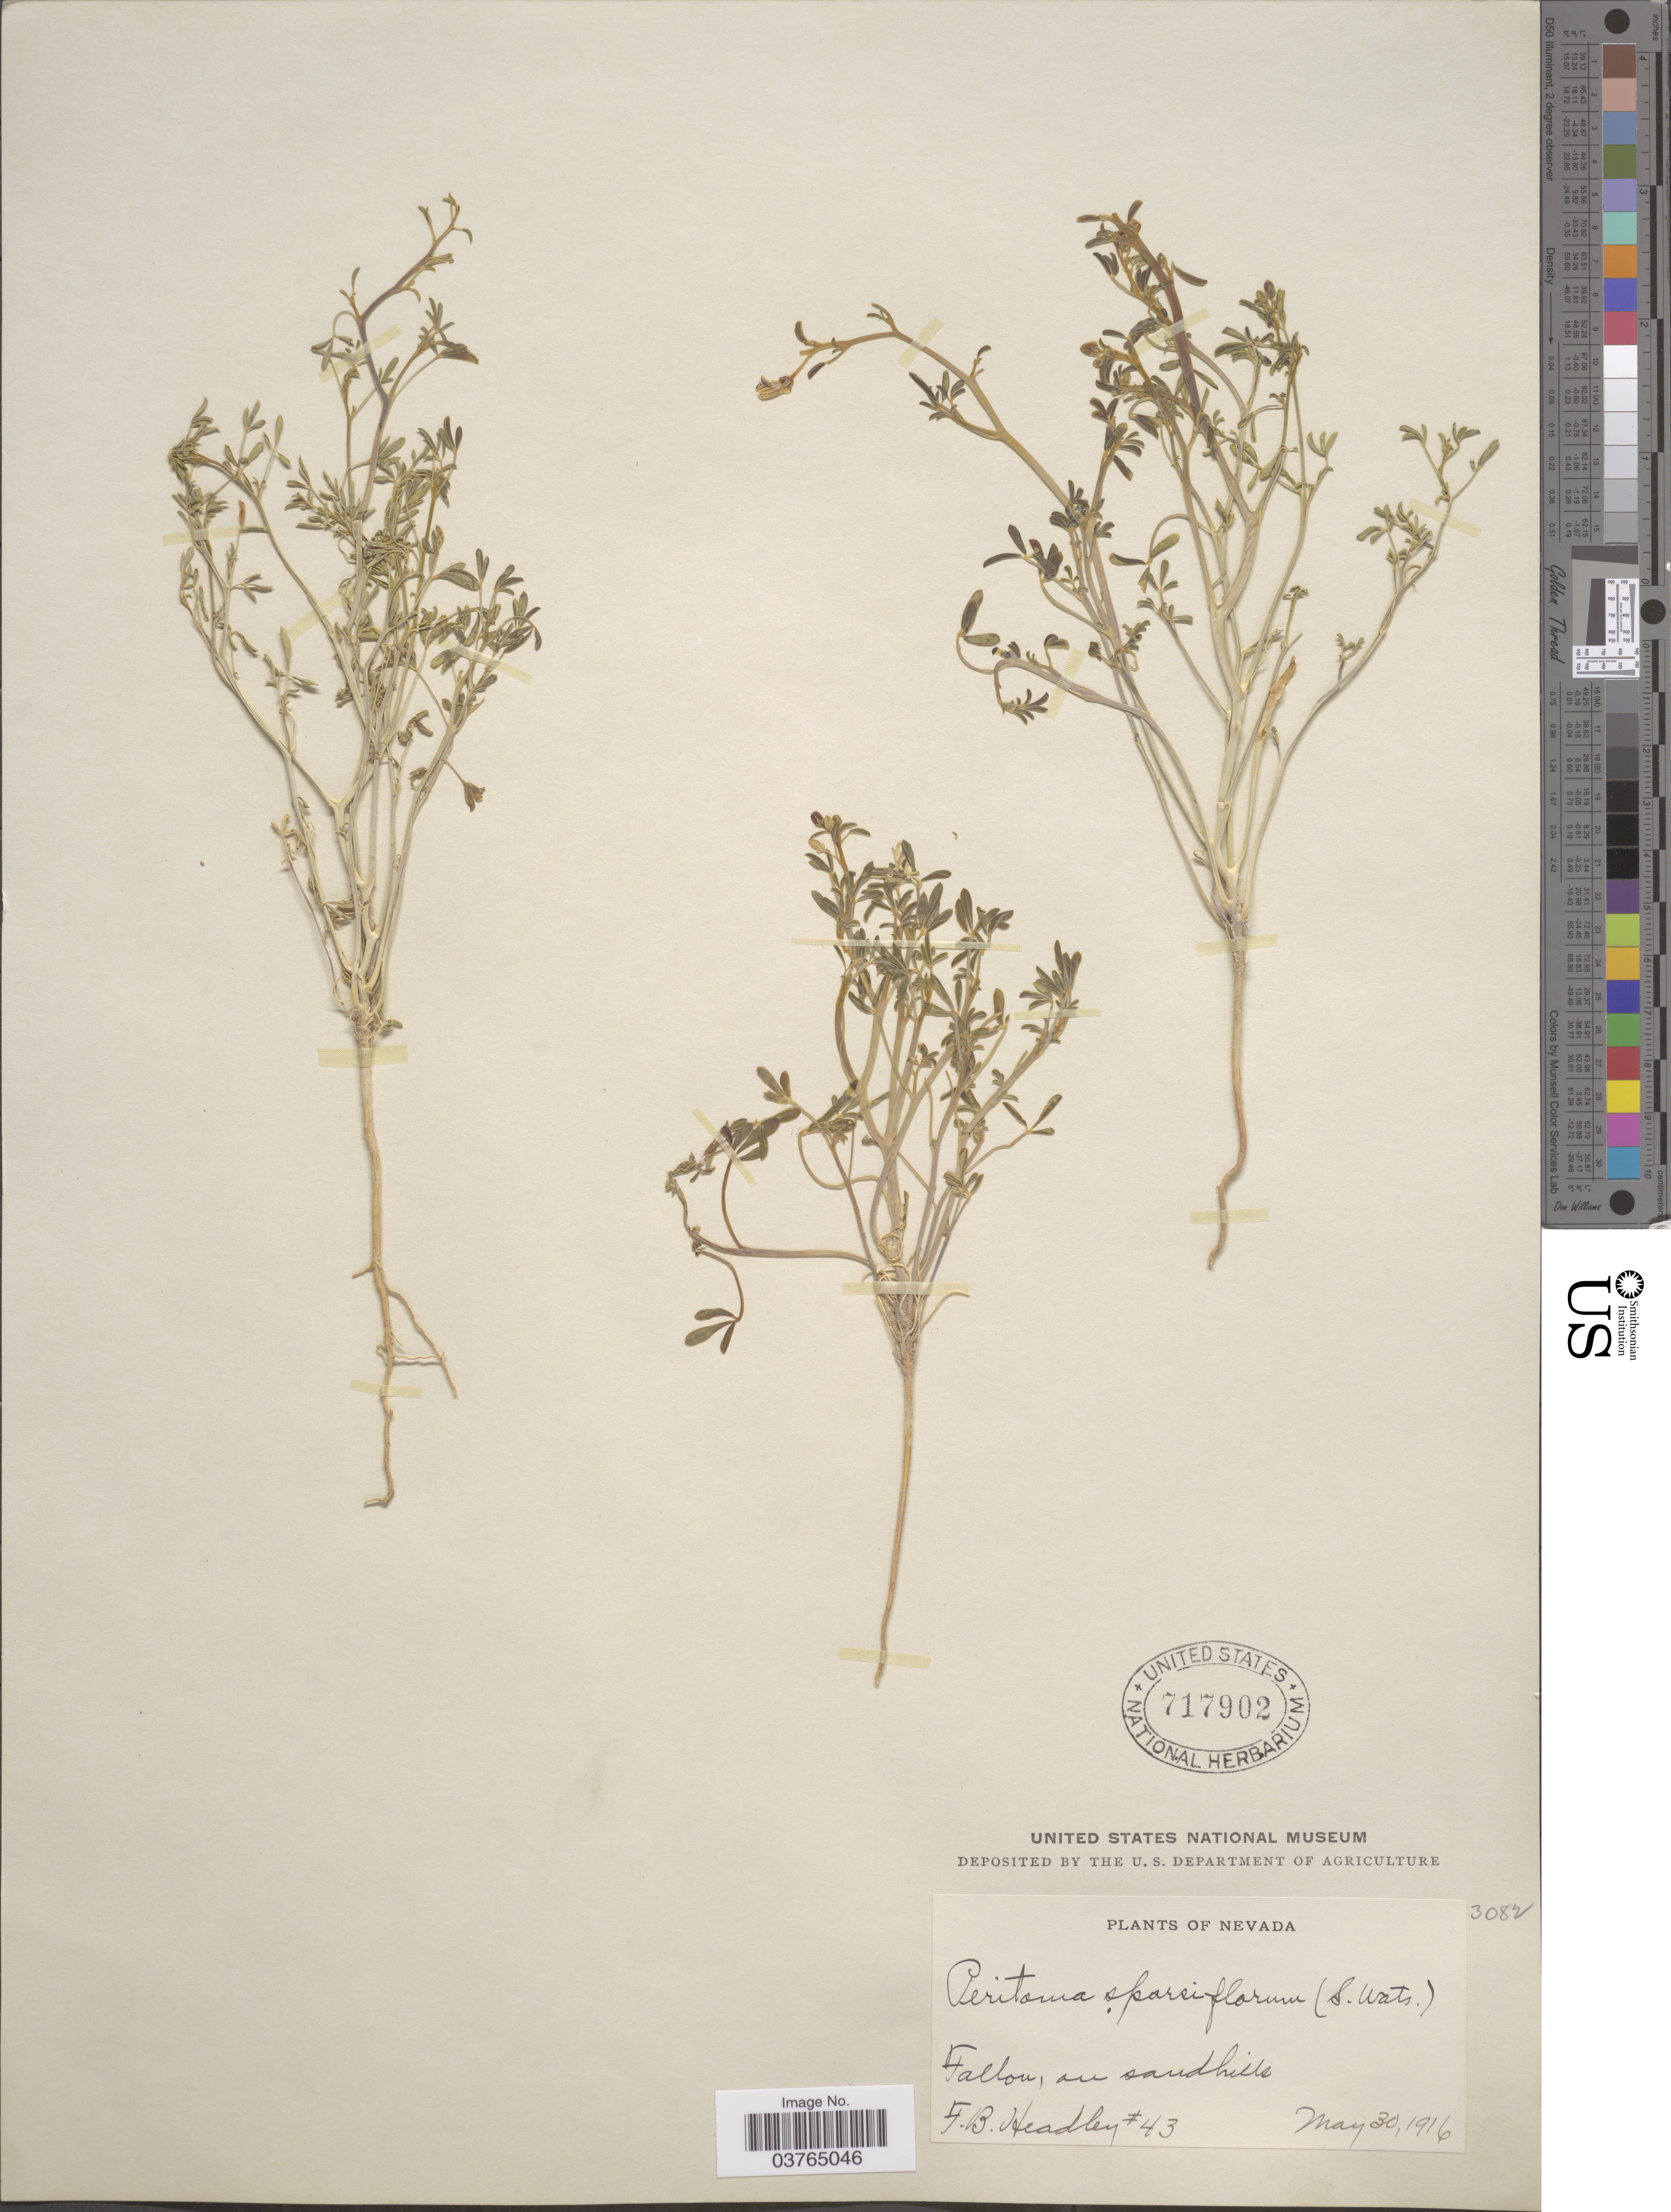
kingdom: Plantae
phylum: Tracheophyta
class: Magnoliopsida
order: Brassicales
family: Cleomaceae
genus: Cleomella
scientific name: Cleomella sparsifolia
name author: (S. Watson) J.C. Hall & Roalson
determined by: Strong, M. T., (US), Smithsonian Institution - National Museum of Natural History (UNITED STATES)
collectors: F. B. Headley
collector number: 43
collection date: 1916-05-30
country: United States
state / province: Nevada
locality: Fallon, on sandhills.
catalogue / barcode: US 717902